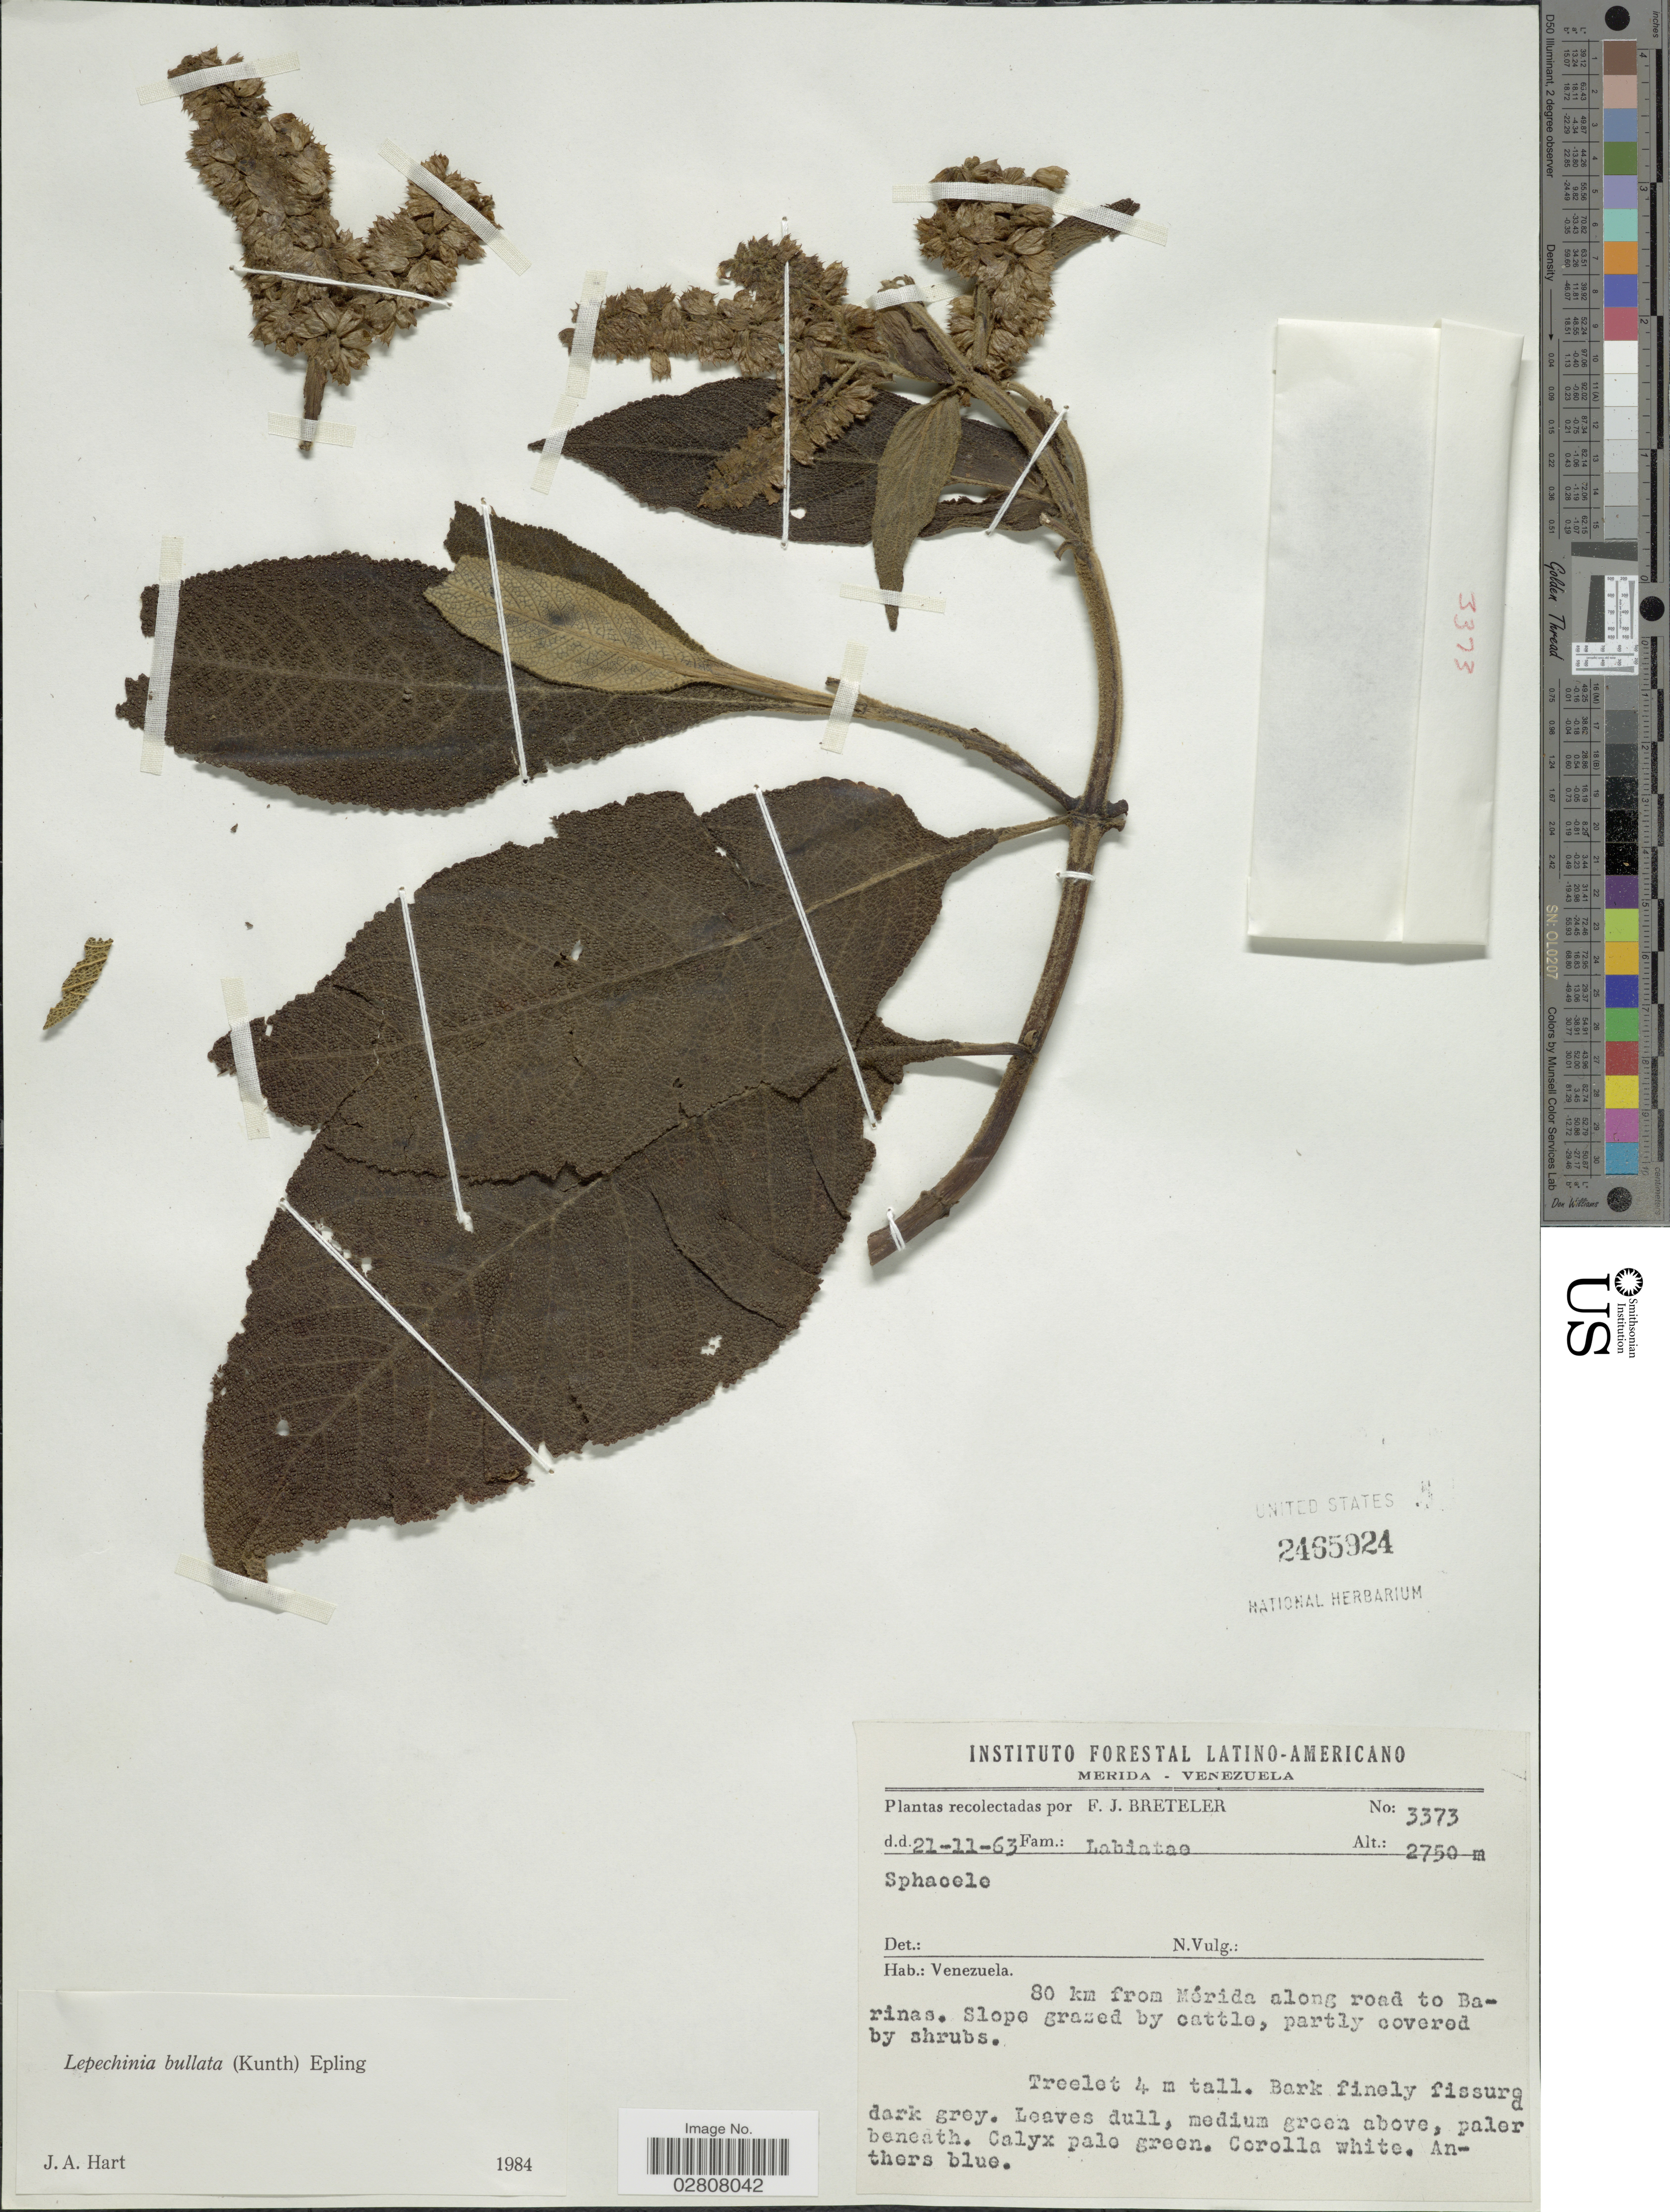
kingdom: Plantae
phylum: Tracheophyta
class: Magnoliopsida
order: Lamiales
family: Lamiaceae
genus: Lepechinia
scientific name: Lepechinia bullata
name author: (Kunth) Epling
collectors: F. J. Breteler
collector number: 3373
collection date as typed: Transcribed d/m/y: 21/11/63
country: Venezuela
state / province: Mérida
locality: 80 km from Mérida along road to Barinas.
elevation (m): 2750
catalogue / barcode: US 2465924